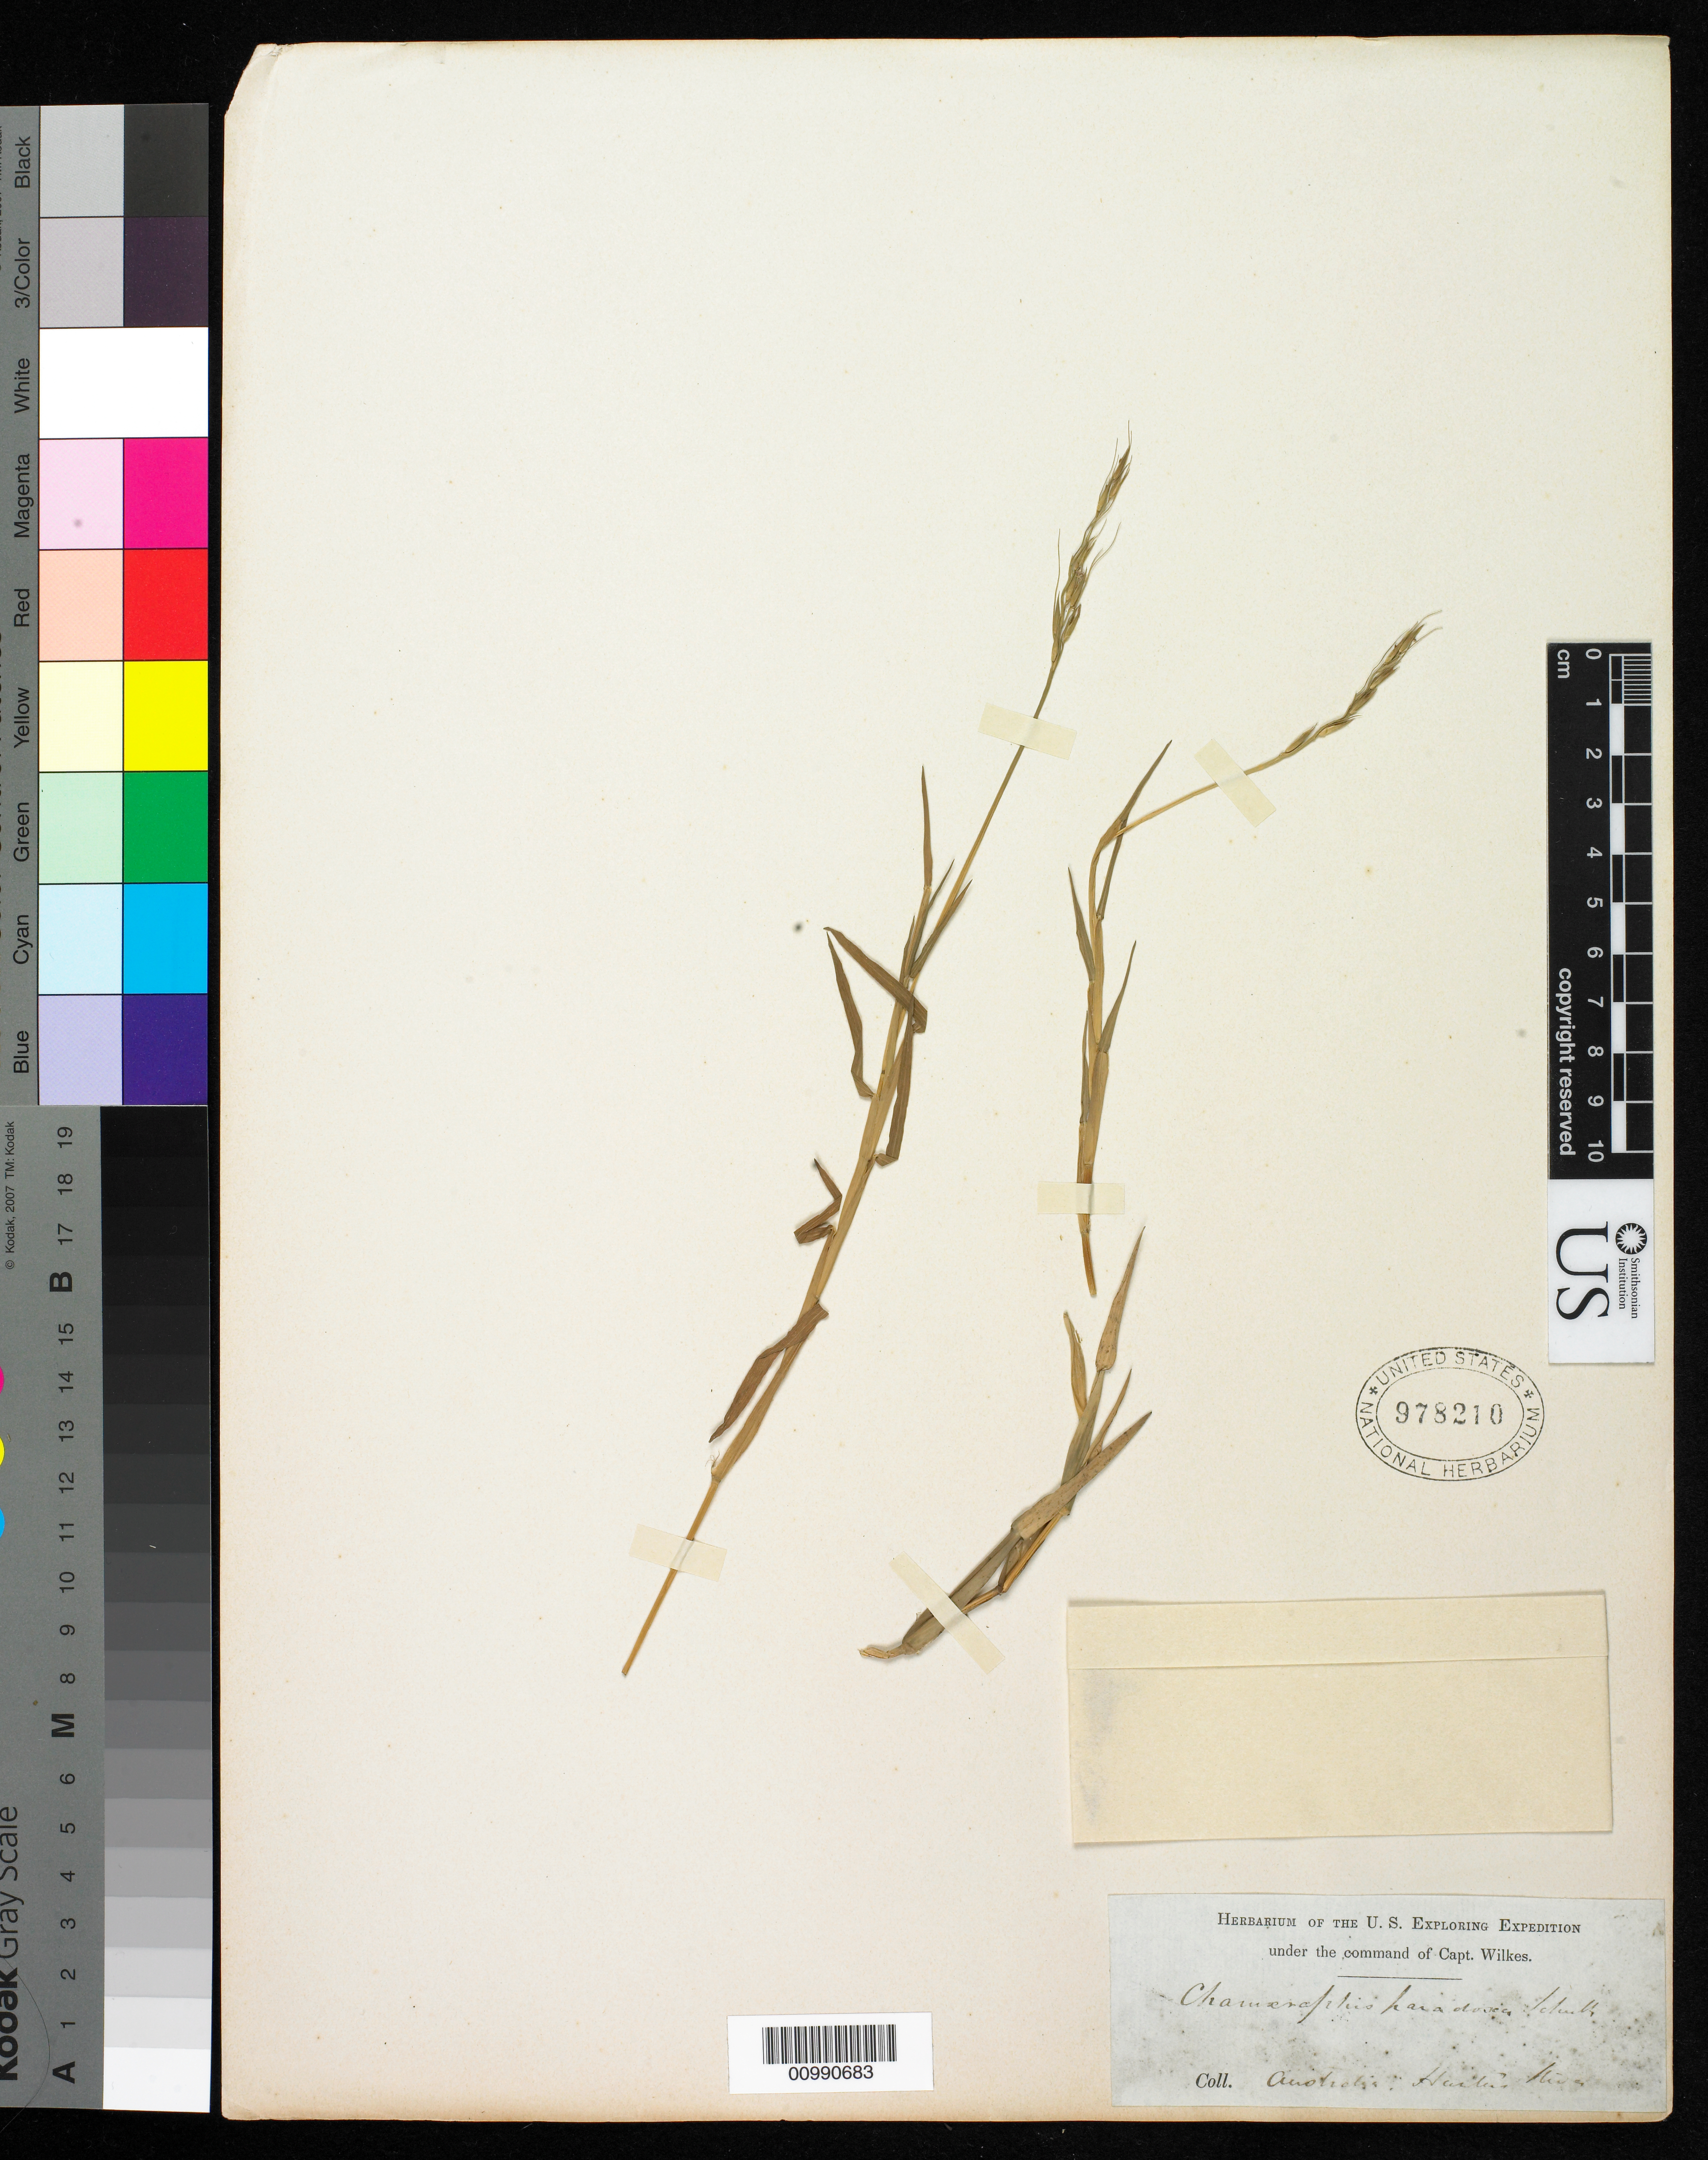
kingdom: Plantae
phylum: Tracheophyta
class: Liliopsida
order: Poales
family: Poaceae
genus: Pseudoraphis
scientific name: Pseudoraphis paradoxa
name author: (R. Br.) Pilg.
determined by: Poaceae Reorganization Project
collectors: Wilkes Explor. Exped.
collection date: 1838/1842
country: Australia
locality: Hantus Hiva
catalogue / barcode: US 978210